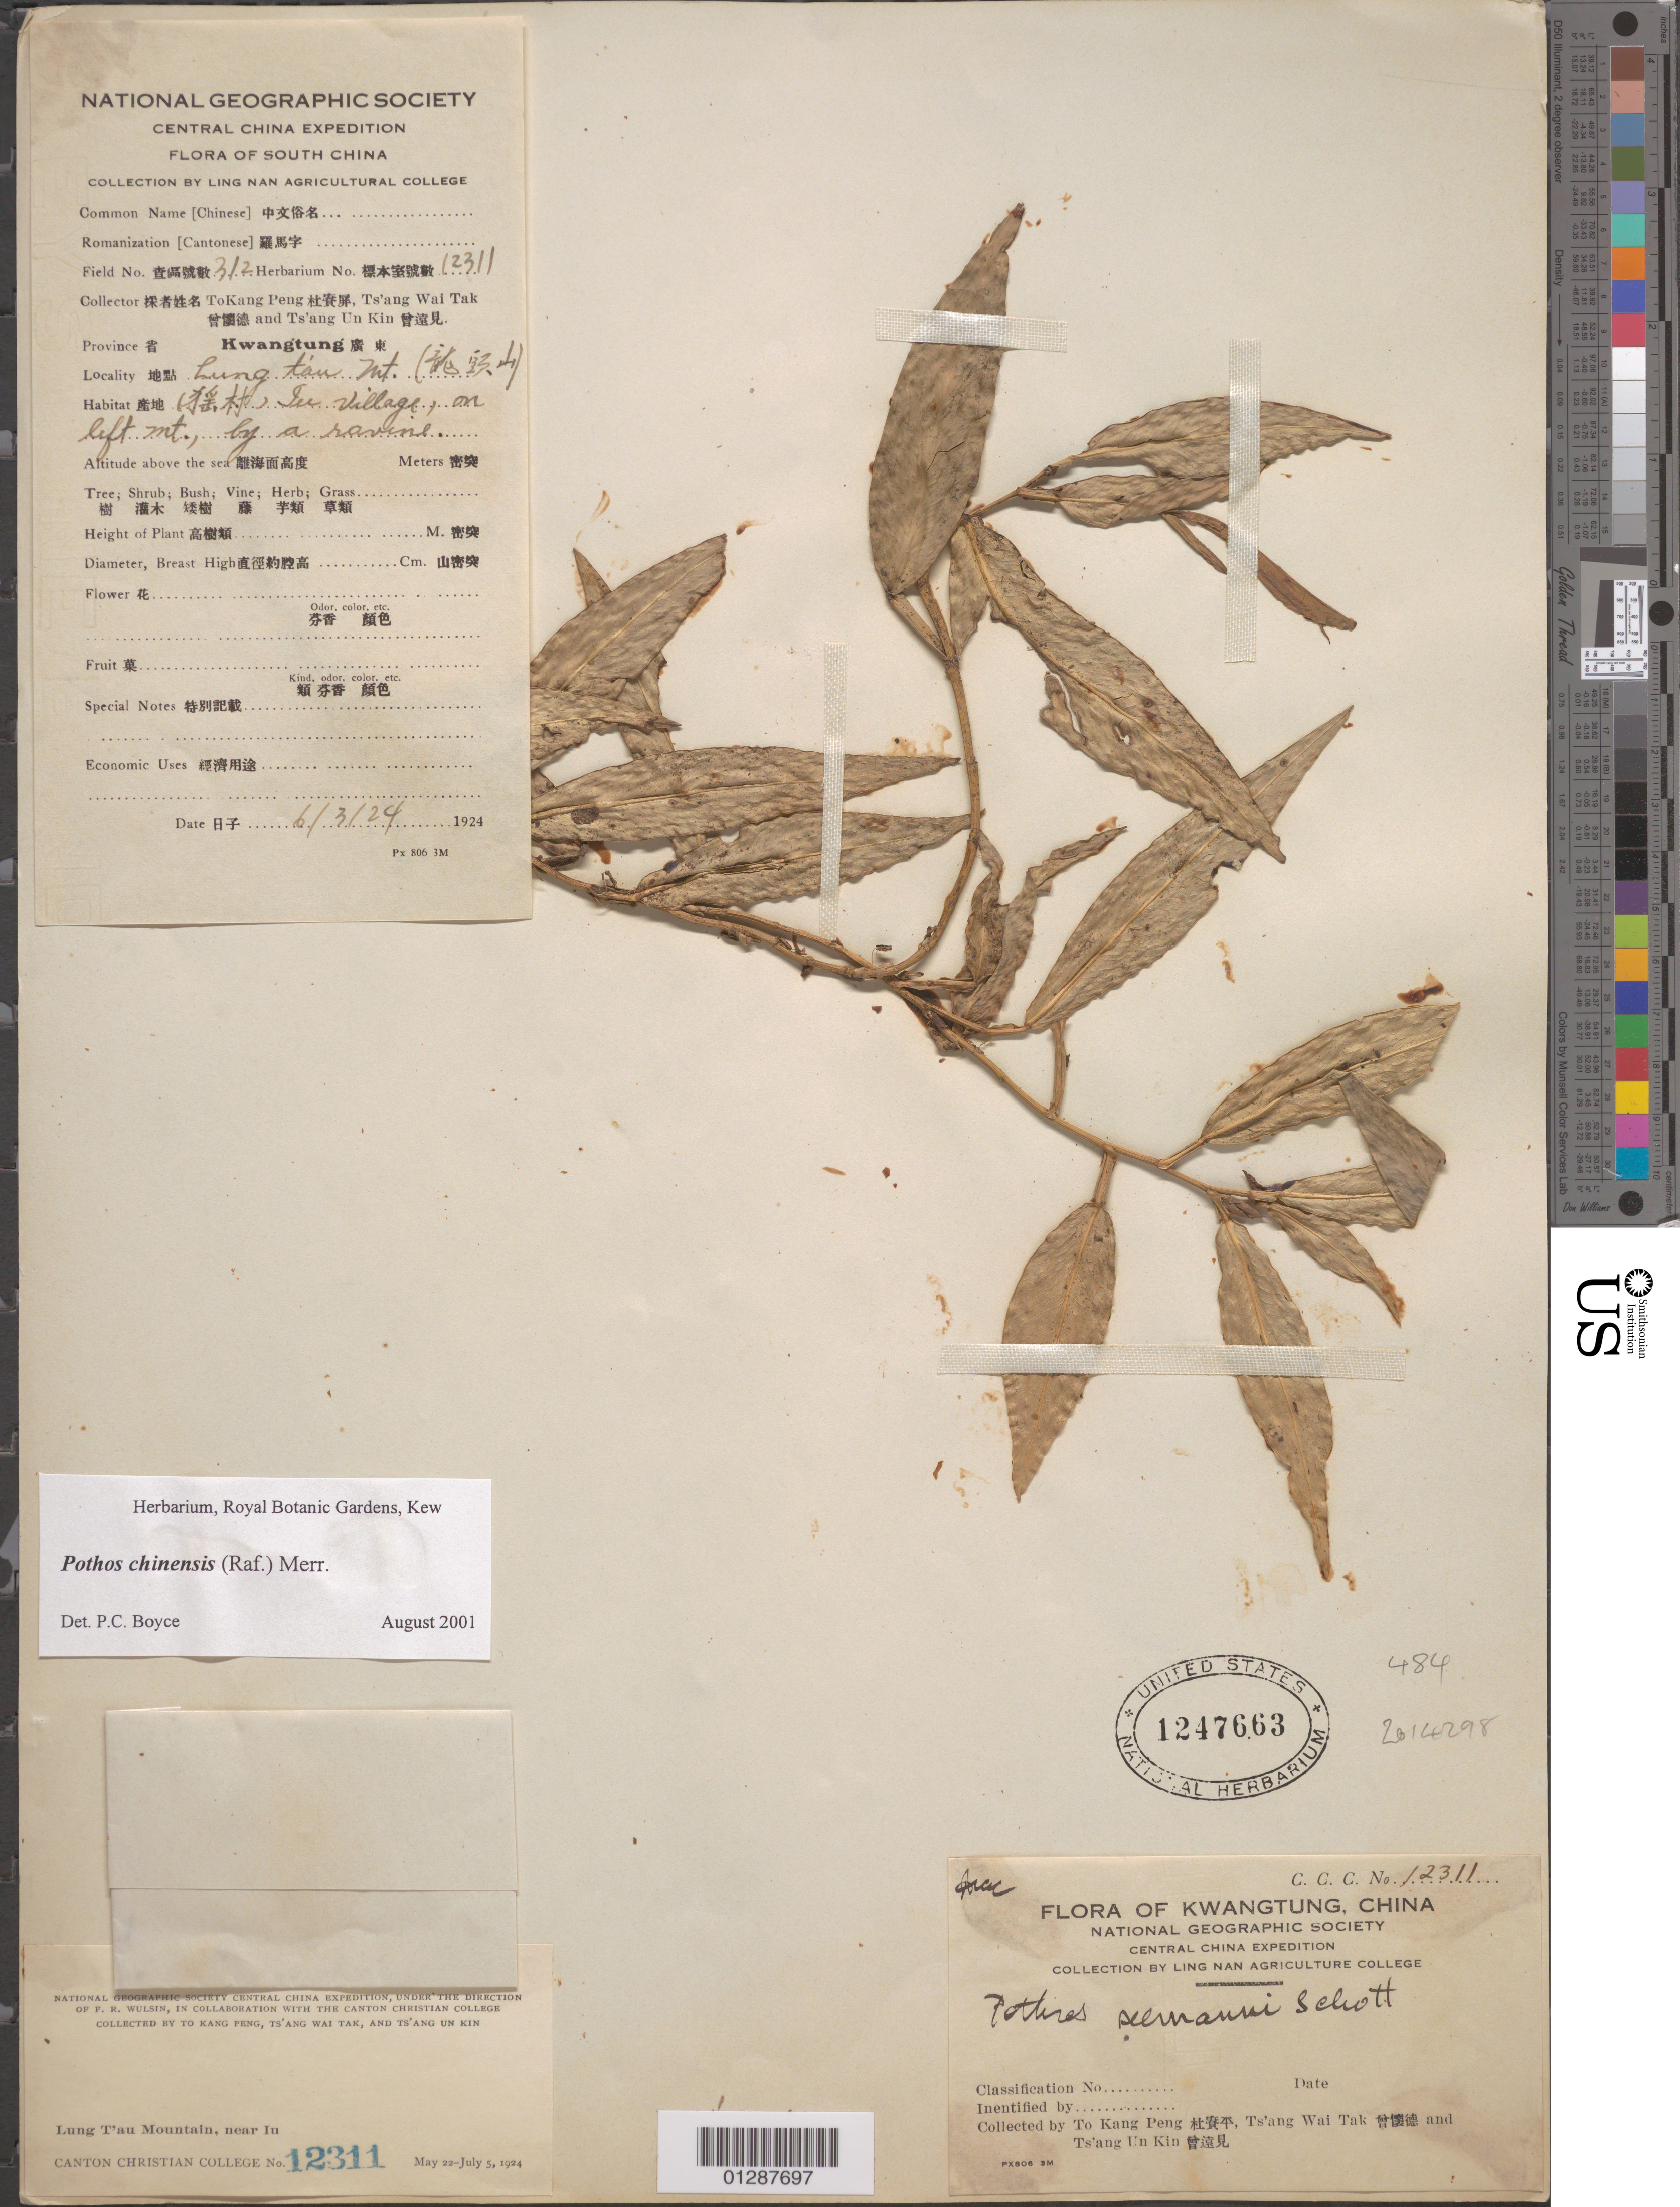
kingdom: Plantae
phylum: Tracheophyta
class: Liliopsida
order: Alismatales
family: Araceae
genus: Pothos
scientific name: Pothos chinensis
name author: (Raf.) Merr.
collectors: To Kang P'eng, W. T. Tsang & Ts' Ang Un Kin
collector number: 312/12311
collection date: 1924-03-06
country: China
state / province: Guangdong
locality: South China. Kwangtung. Lung T'au Mountain (X). (X, Iu Village, on left Mt.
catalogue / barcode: US 1247663